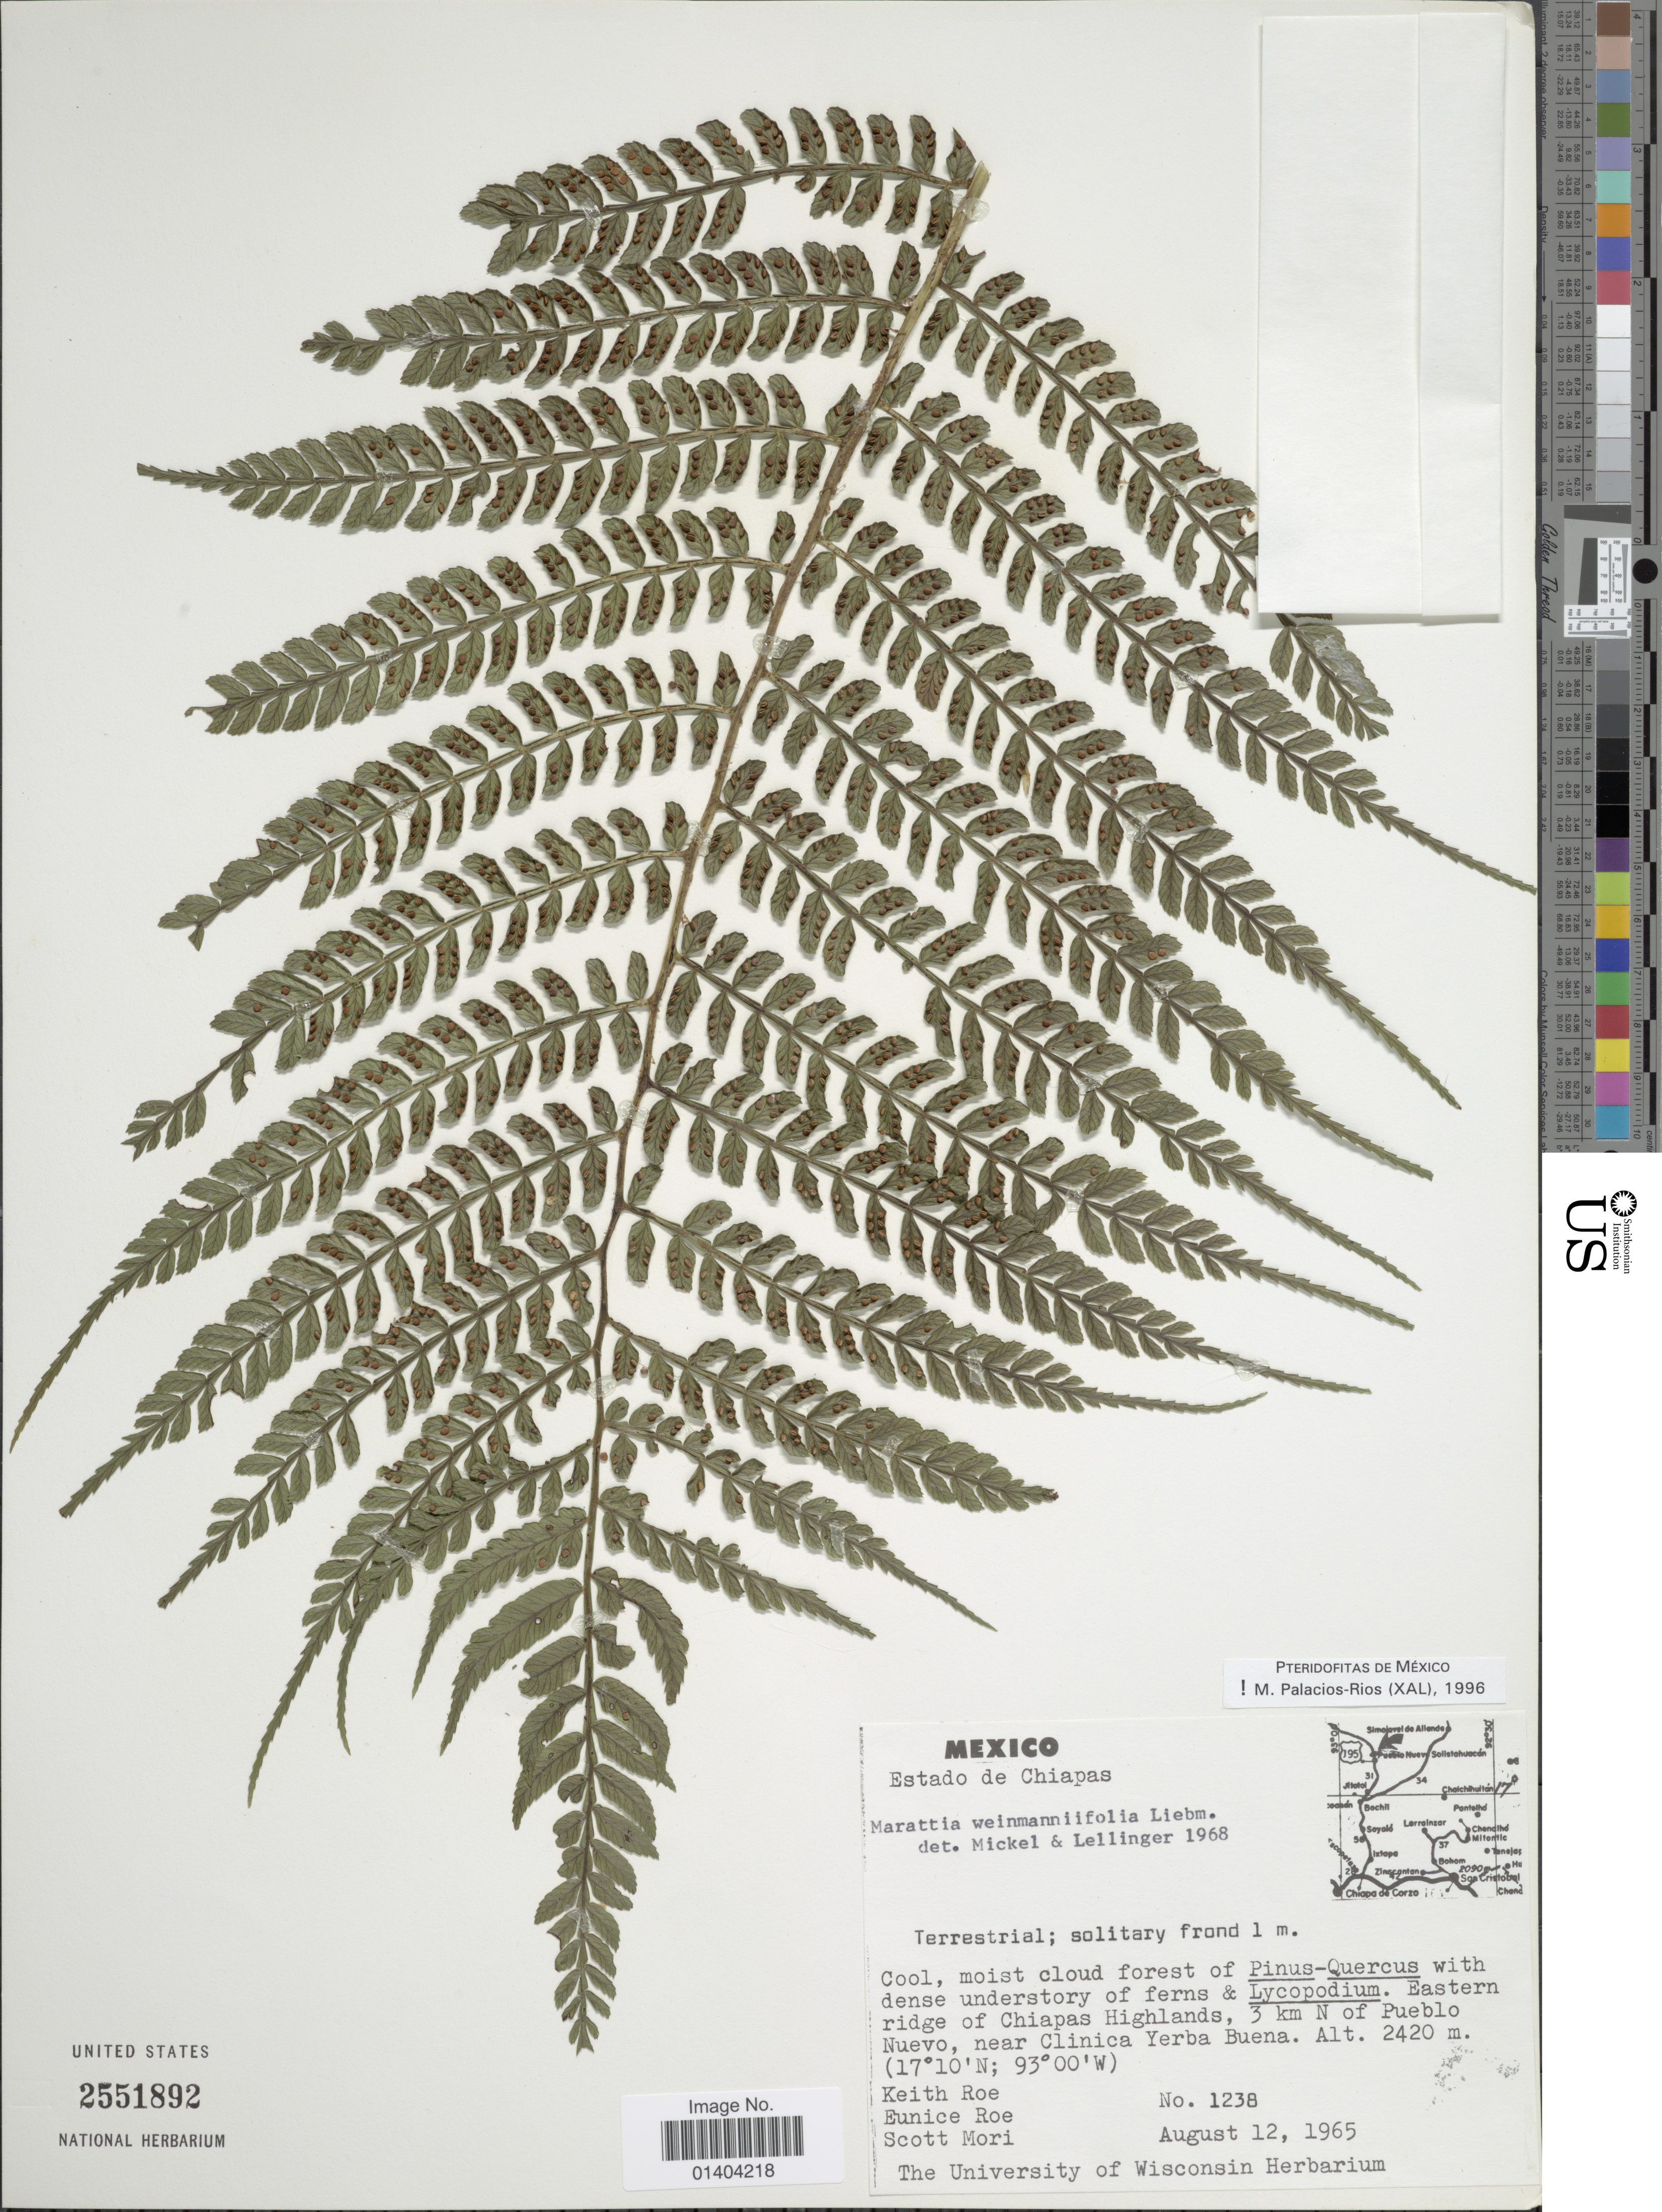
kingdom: Plantae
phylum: Tracheophyta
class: Polypodiopsida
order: Marattiales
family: Marattiaceae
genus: Marattia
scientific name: Marattia weinmanniifolia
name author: Liebm.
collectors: K. E. Roe, E. Roe & S. Mori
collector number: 1238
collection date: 1965-08-12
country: Mexico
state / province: Chiapas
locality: Estado de Chiapas. Eastern ridge of Chiapas Highlands 3 km N of Pueblo Nuevo near Clinica Yerba Buena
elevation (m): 2420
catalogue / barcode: US 2551892